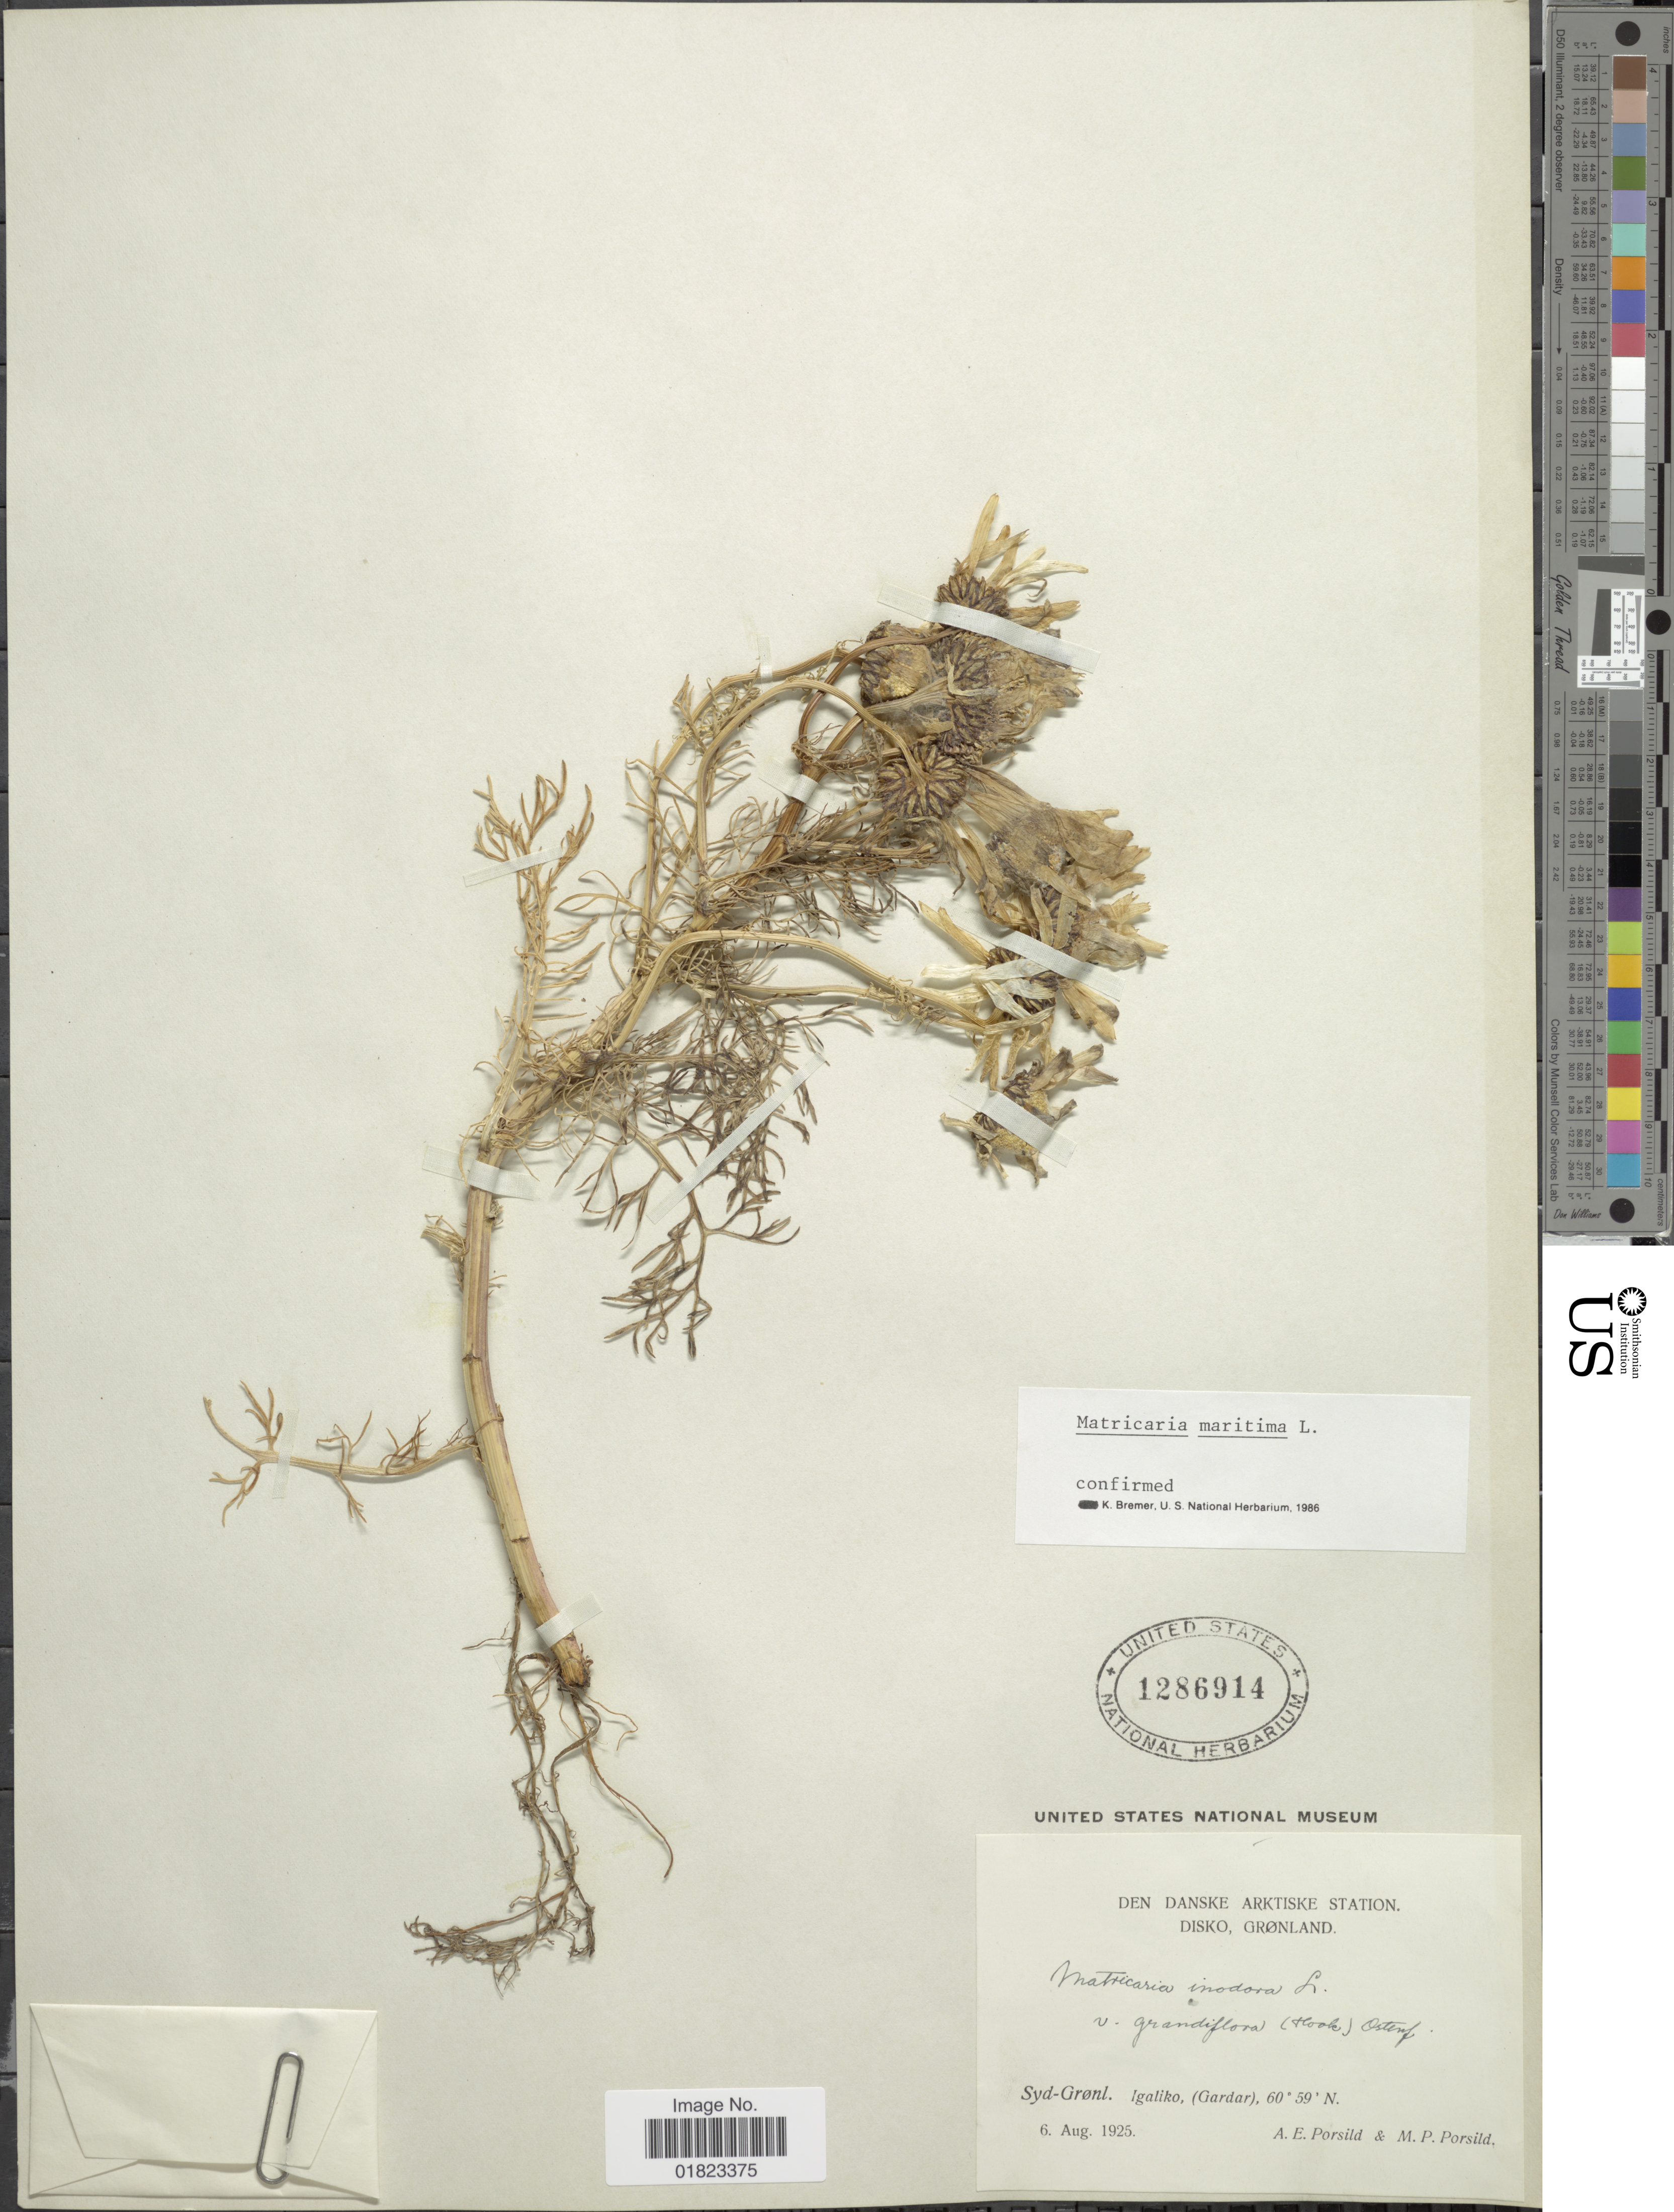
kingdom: Plantae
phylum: Tracheophyta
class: Magnoliopsida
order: Asterales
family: Asteraceae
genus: Tripleurospermum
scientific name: Tripleurospermum maritimum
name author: (L.) W.D.J. Koch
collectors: A. E. Porsild & M. P. Porsild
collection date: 1925-08-06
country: Greenland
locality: Disko, Gronland. Syd-Gronl. Igaliko (Gardar).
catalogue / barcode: US 1286914